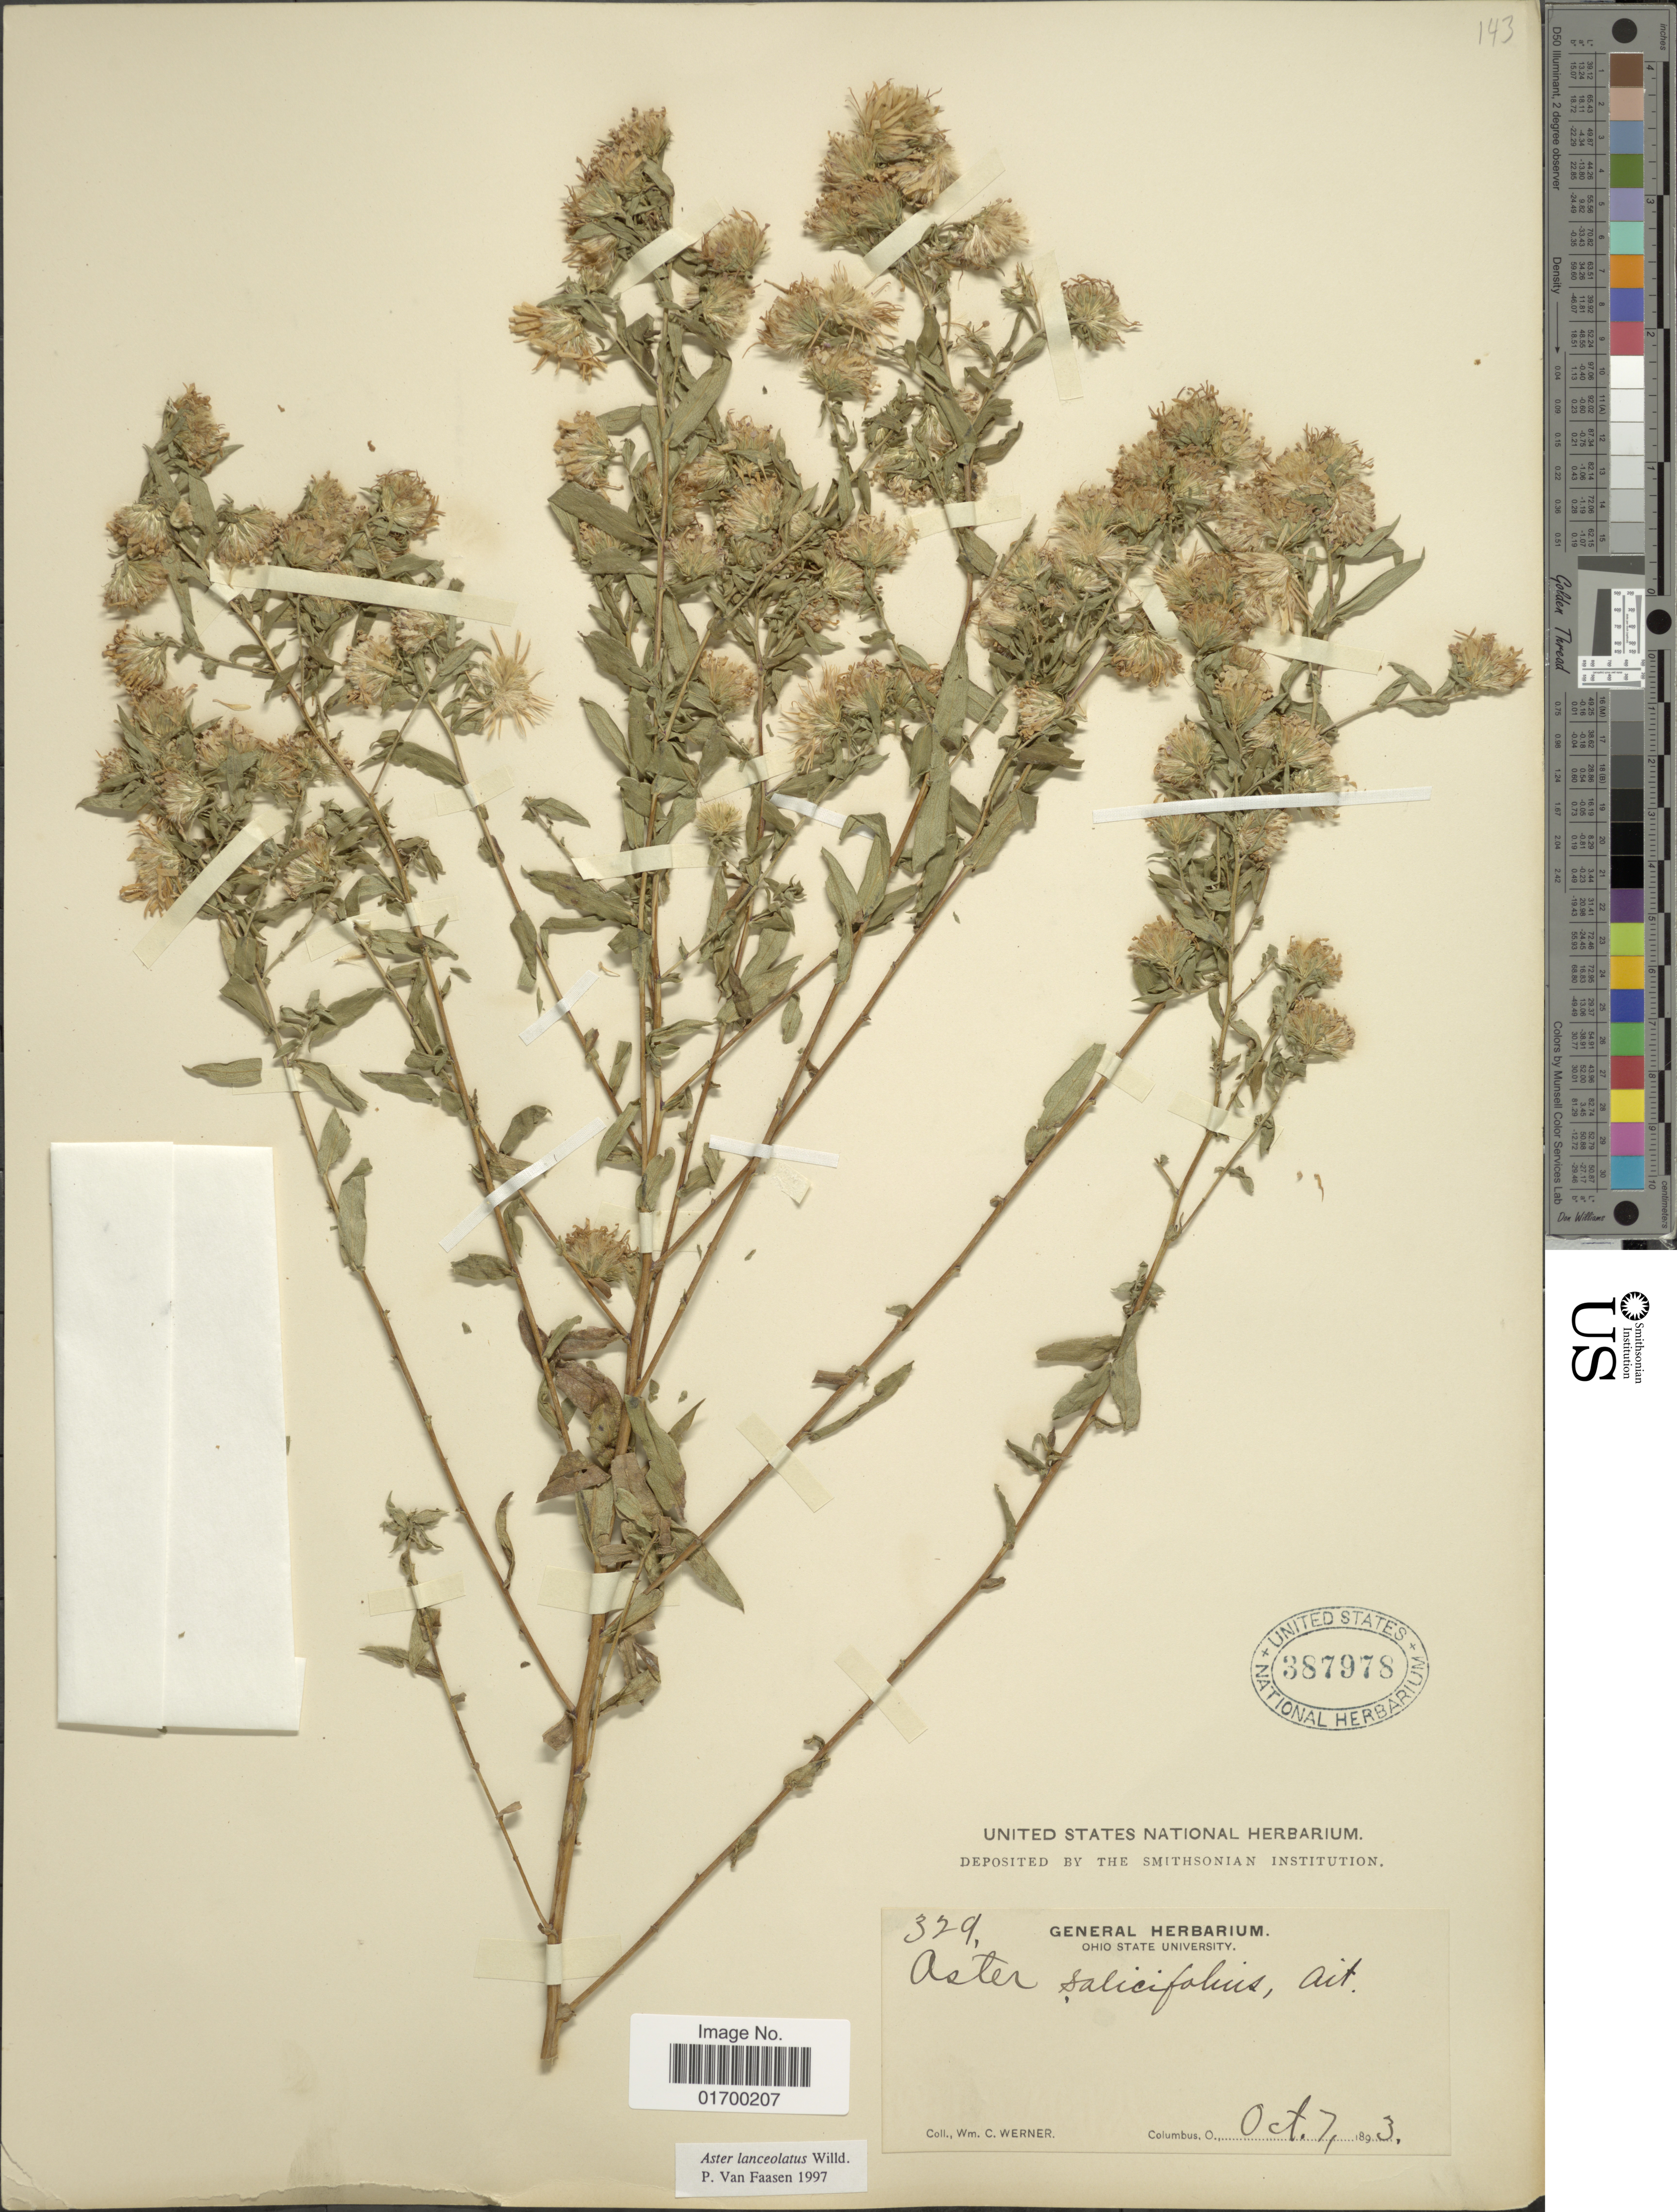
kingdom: Plantae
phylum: Tracheophyta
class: Magnoliopsida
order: Asterales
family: Asteraceae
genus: Symphyotrichum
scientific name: Symphyotrichum lanceolatum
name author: (Willd.) G.L. Nesom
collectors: W. Werner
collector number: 329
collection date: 1893-10-07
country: United States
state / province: Ohio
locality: Columbus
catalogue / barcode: US 387978